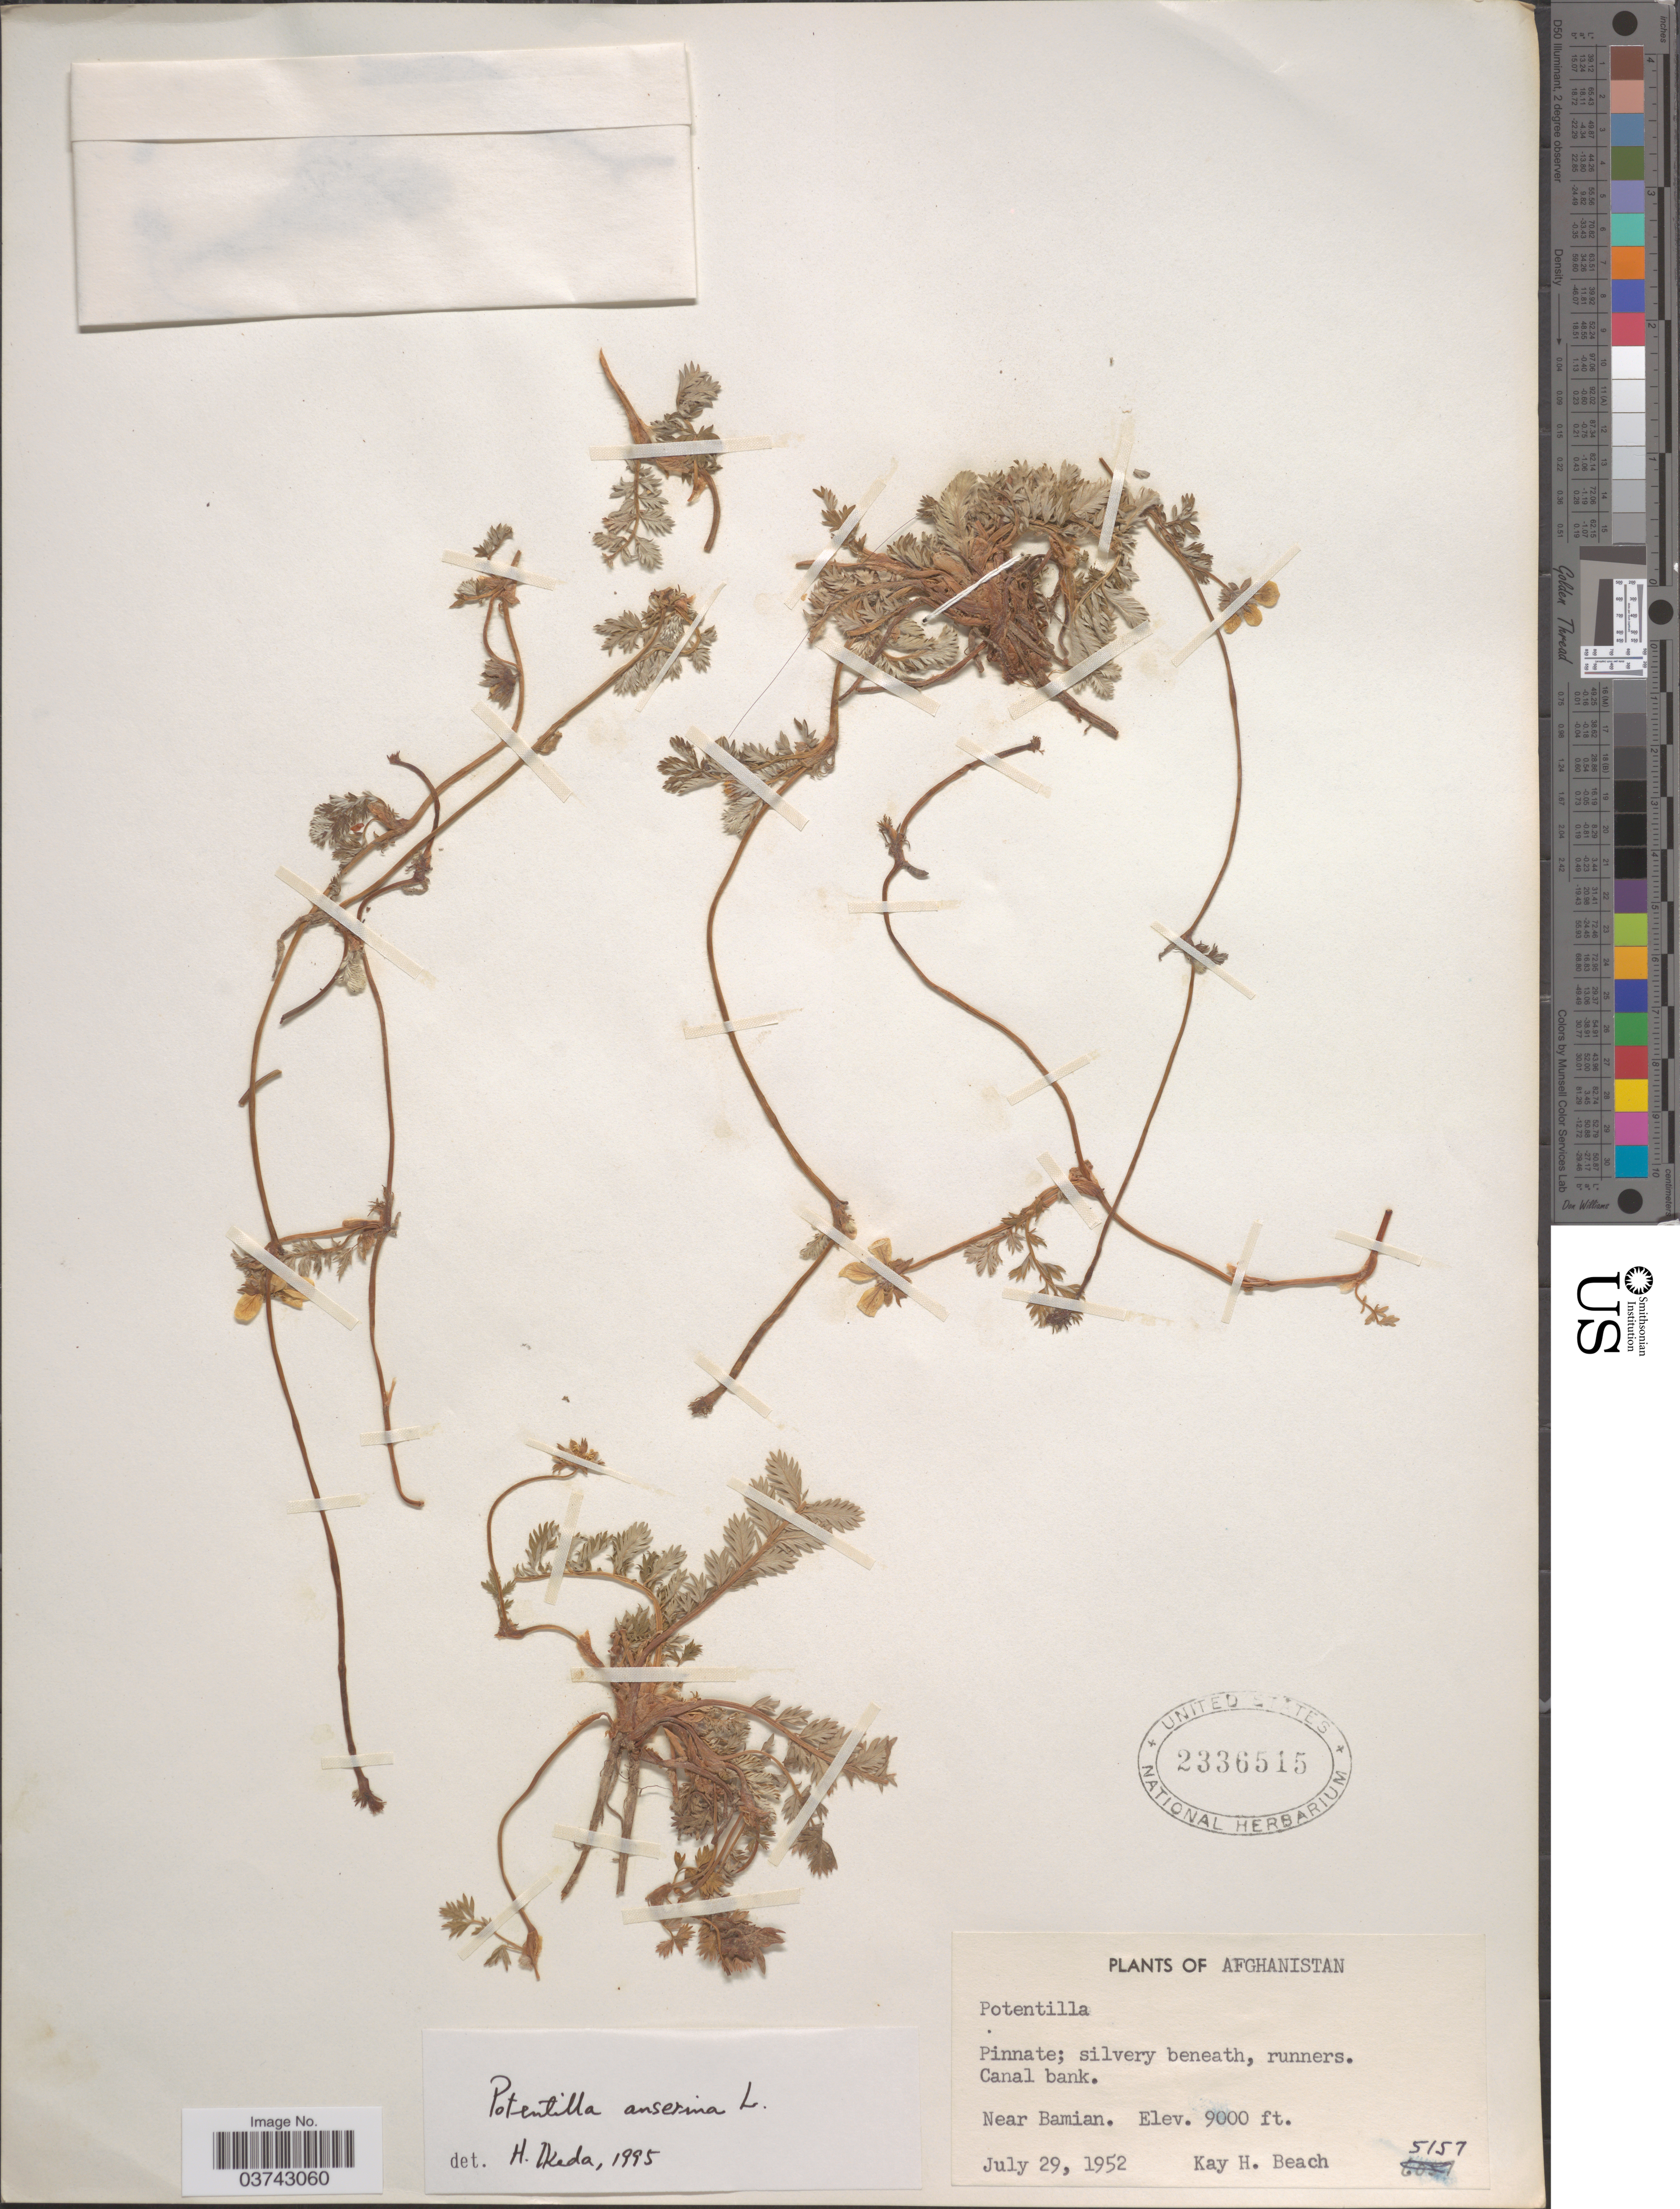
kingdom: Plantae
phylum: Tracheophyta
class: Magnoliopsida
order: Rosales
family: Rosaceae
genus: Argentina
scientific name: Argentina anserina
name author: (L.) Rydb.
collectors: K. H. Beach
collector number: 5157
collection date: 1952-07-29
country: Afghanistan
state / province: Bamian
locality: Canal bank. Near Bamian.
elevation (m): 2743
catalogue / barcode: US 2336515